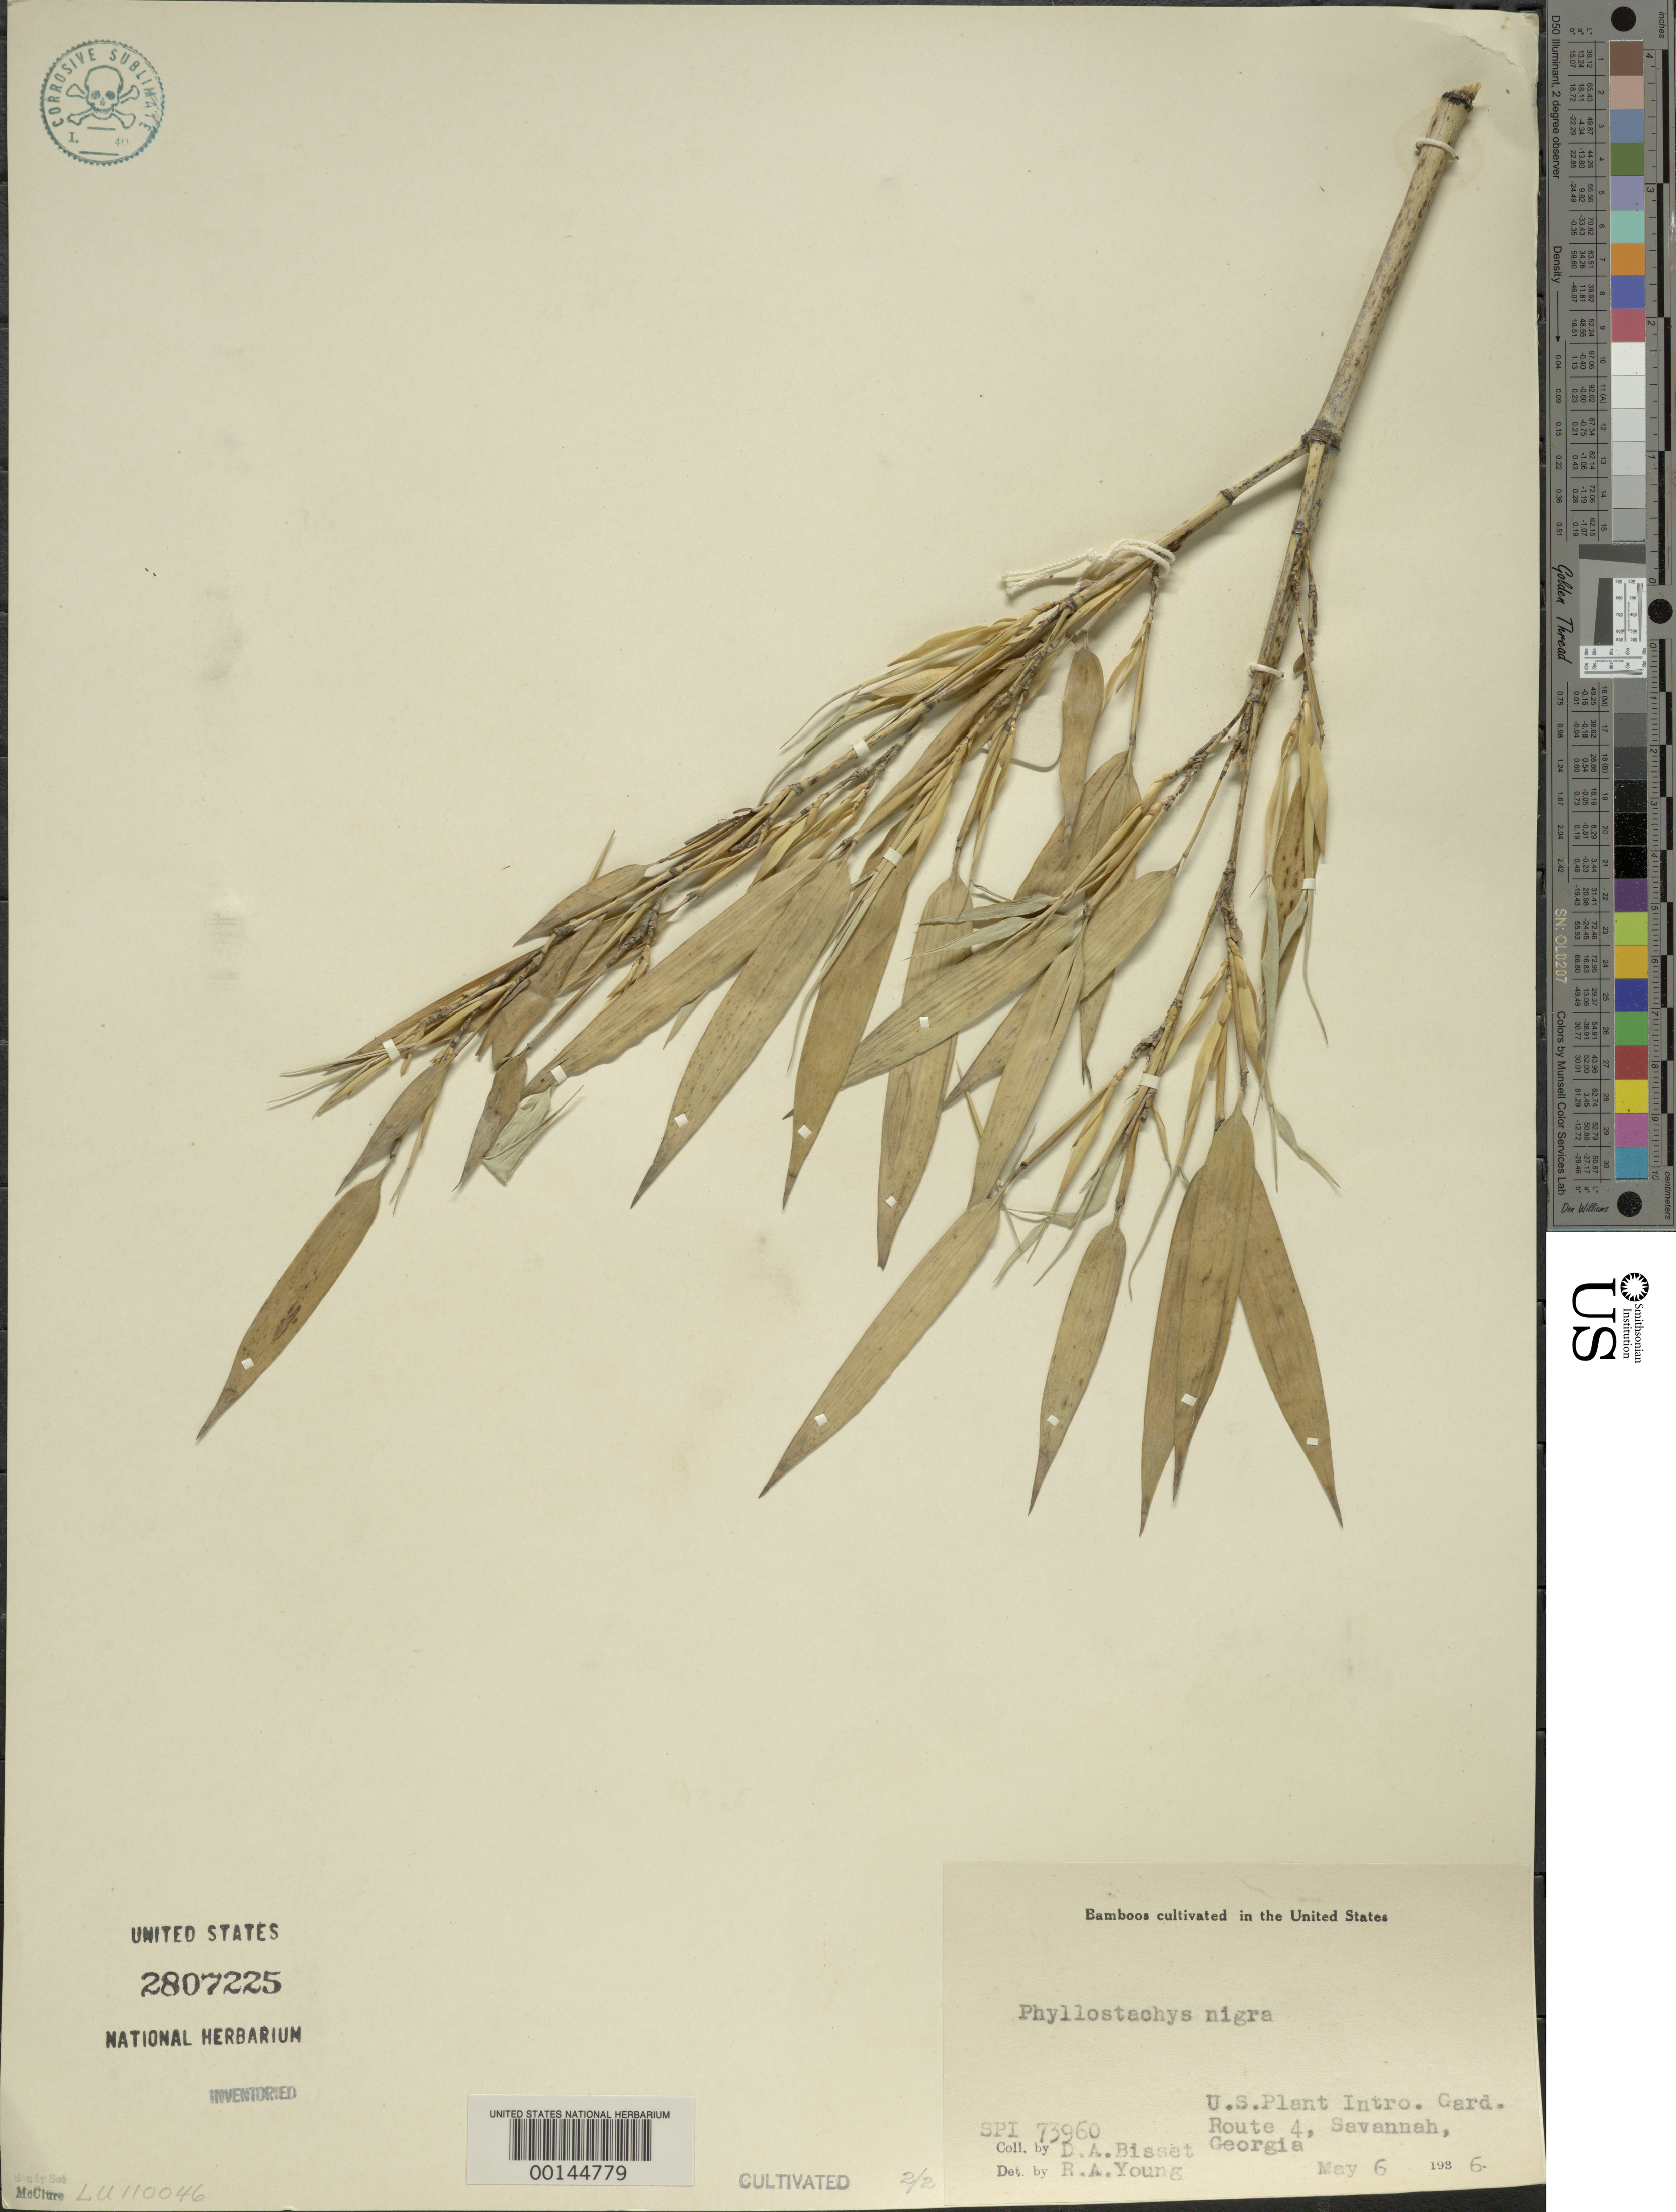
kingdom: Plantae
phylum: Tracheophyta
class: Liliopsida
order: Poales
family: Poaceae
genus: Phyllostachys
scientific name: Phyllostachys nigra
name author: (Lodd. ex Lindl.) Munro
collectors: D. Bisset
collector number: SPI 73960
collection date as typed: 06 May 1936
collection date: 1936-05-06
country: United States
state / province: Georgia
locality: Savannah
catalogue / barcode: US 2807225